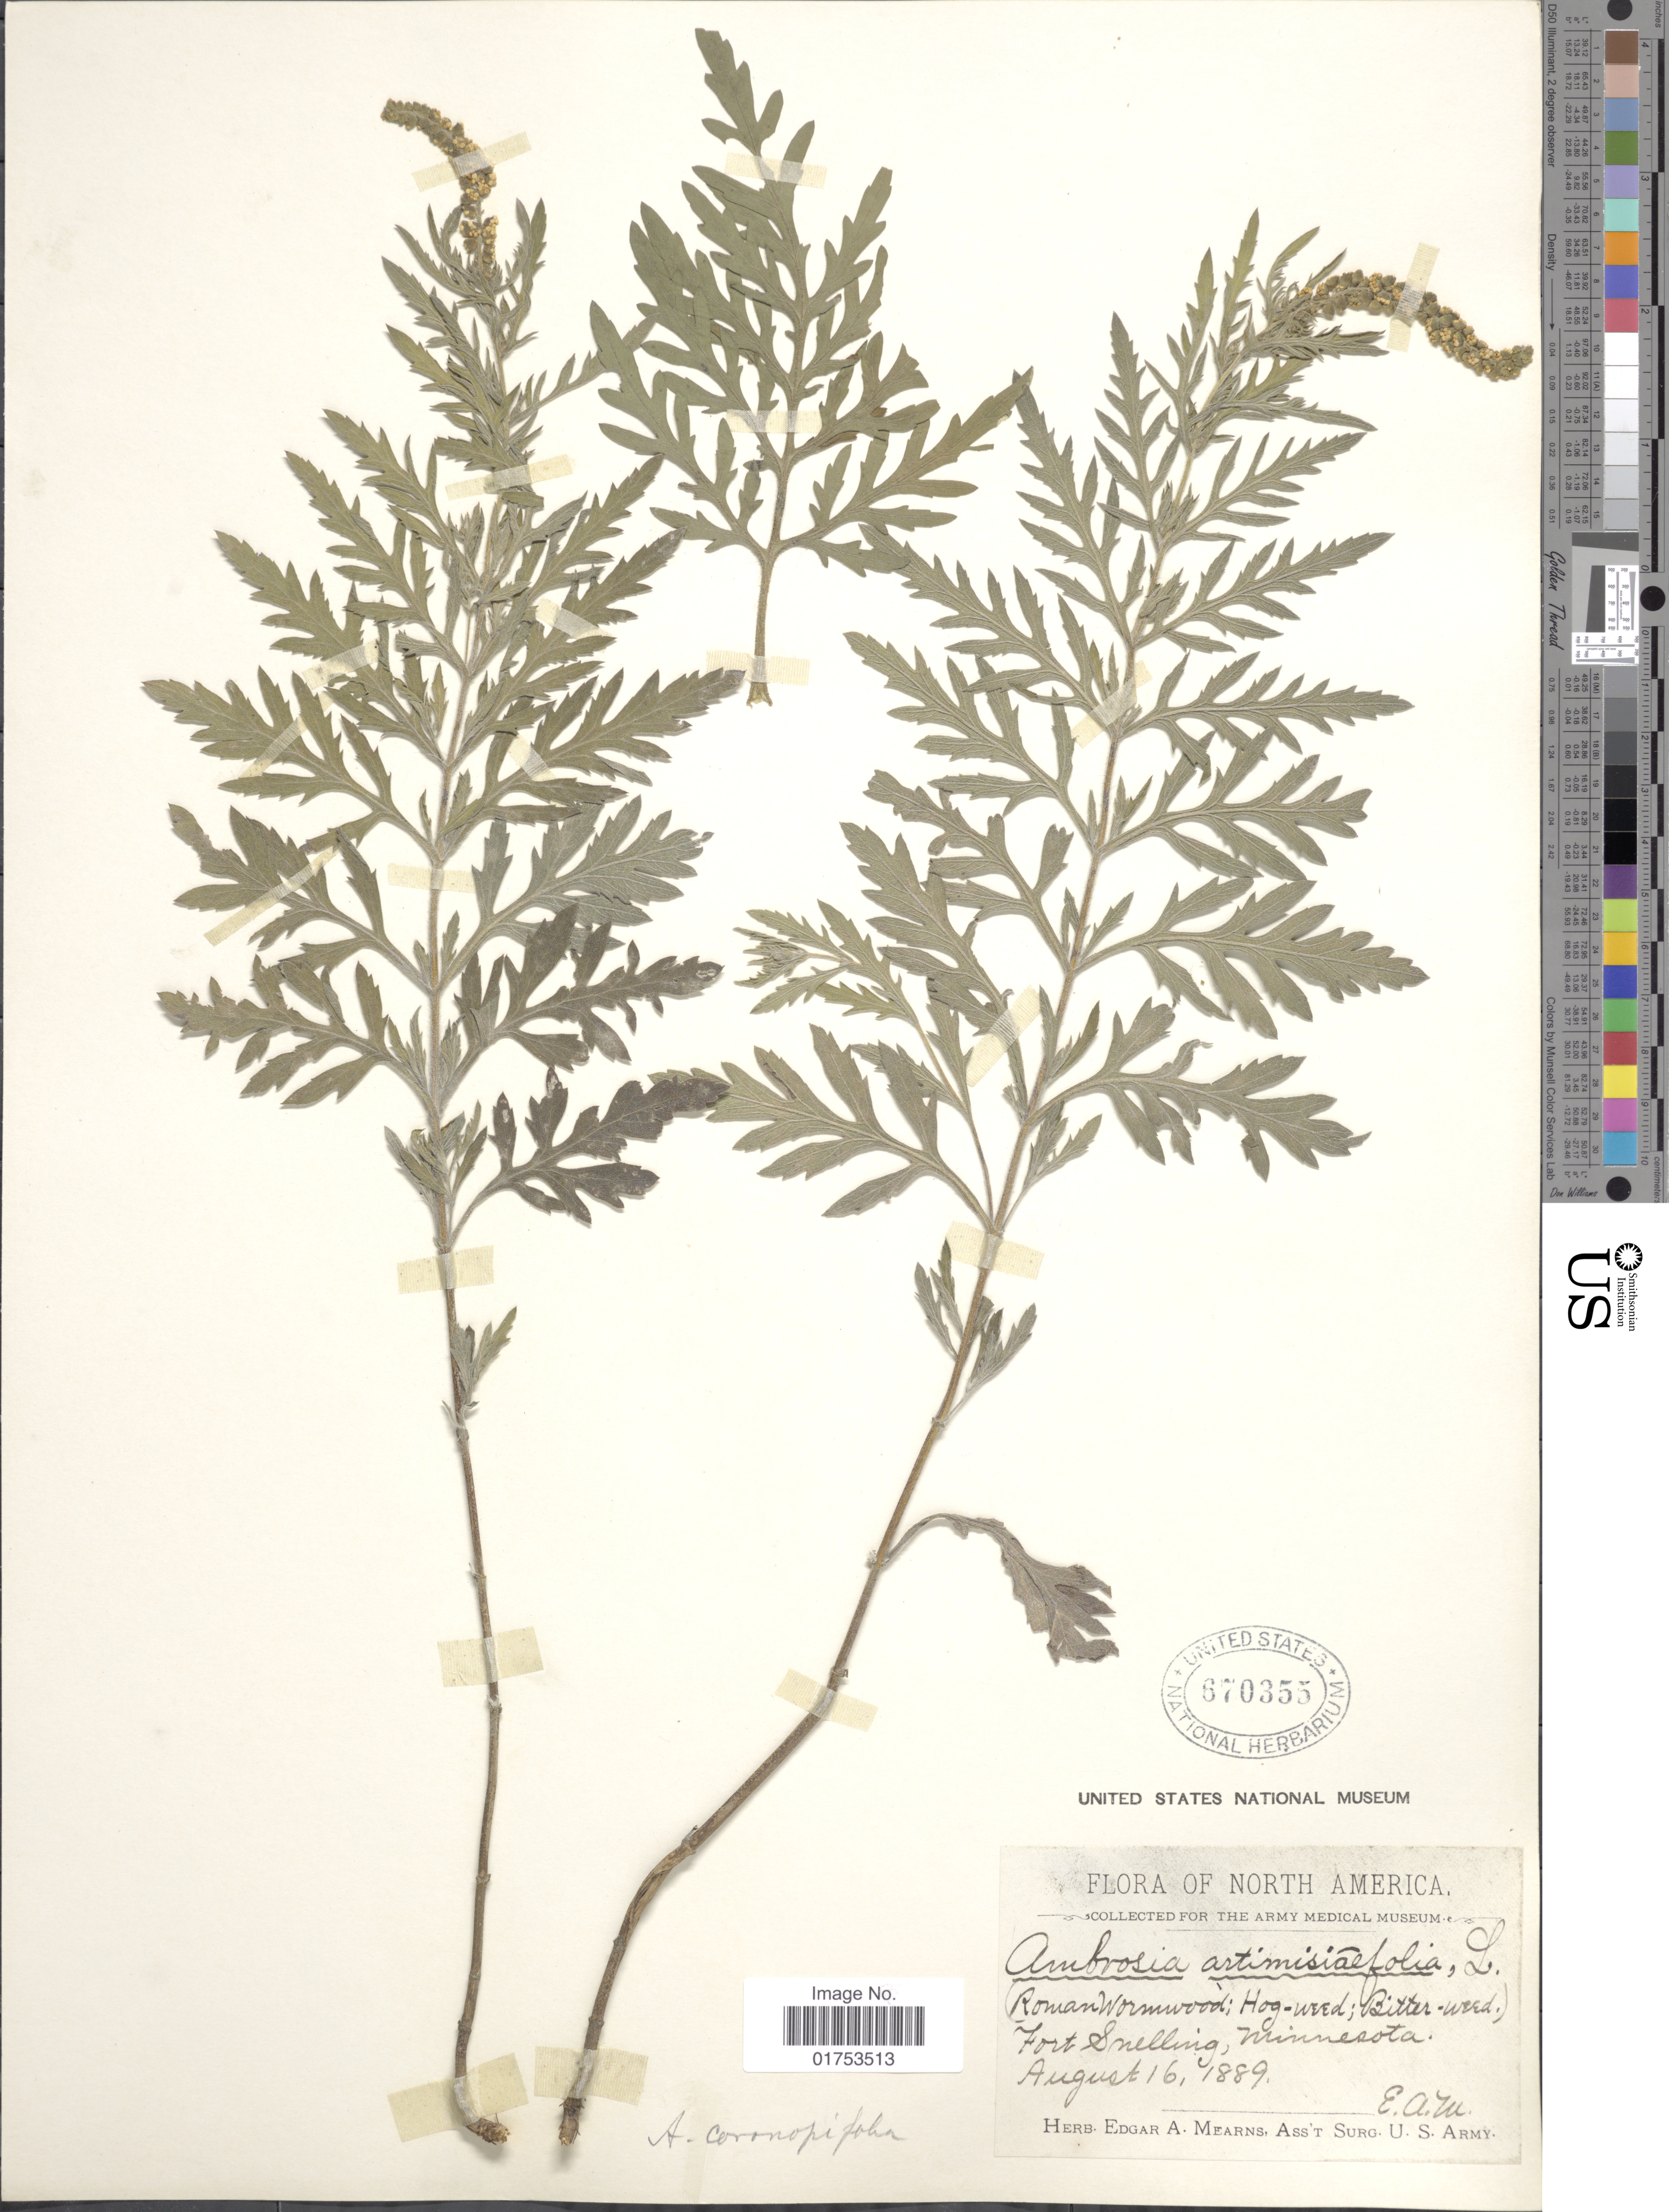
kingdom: Plantae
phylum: Tracheophyta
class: Magnoliopsida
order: Asterales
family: Asteraceae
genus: Ambrosia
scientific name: Ambrosia psilostachya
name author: DC.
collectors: E. A. Mearns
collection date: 1889-08-16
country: United States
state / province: Minnesota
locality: Fort Snelling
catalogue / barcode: US 670355